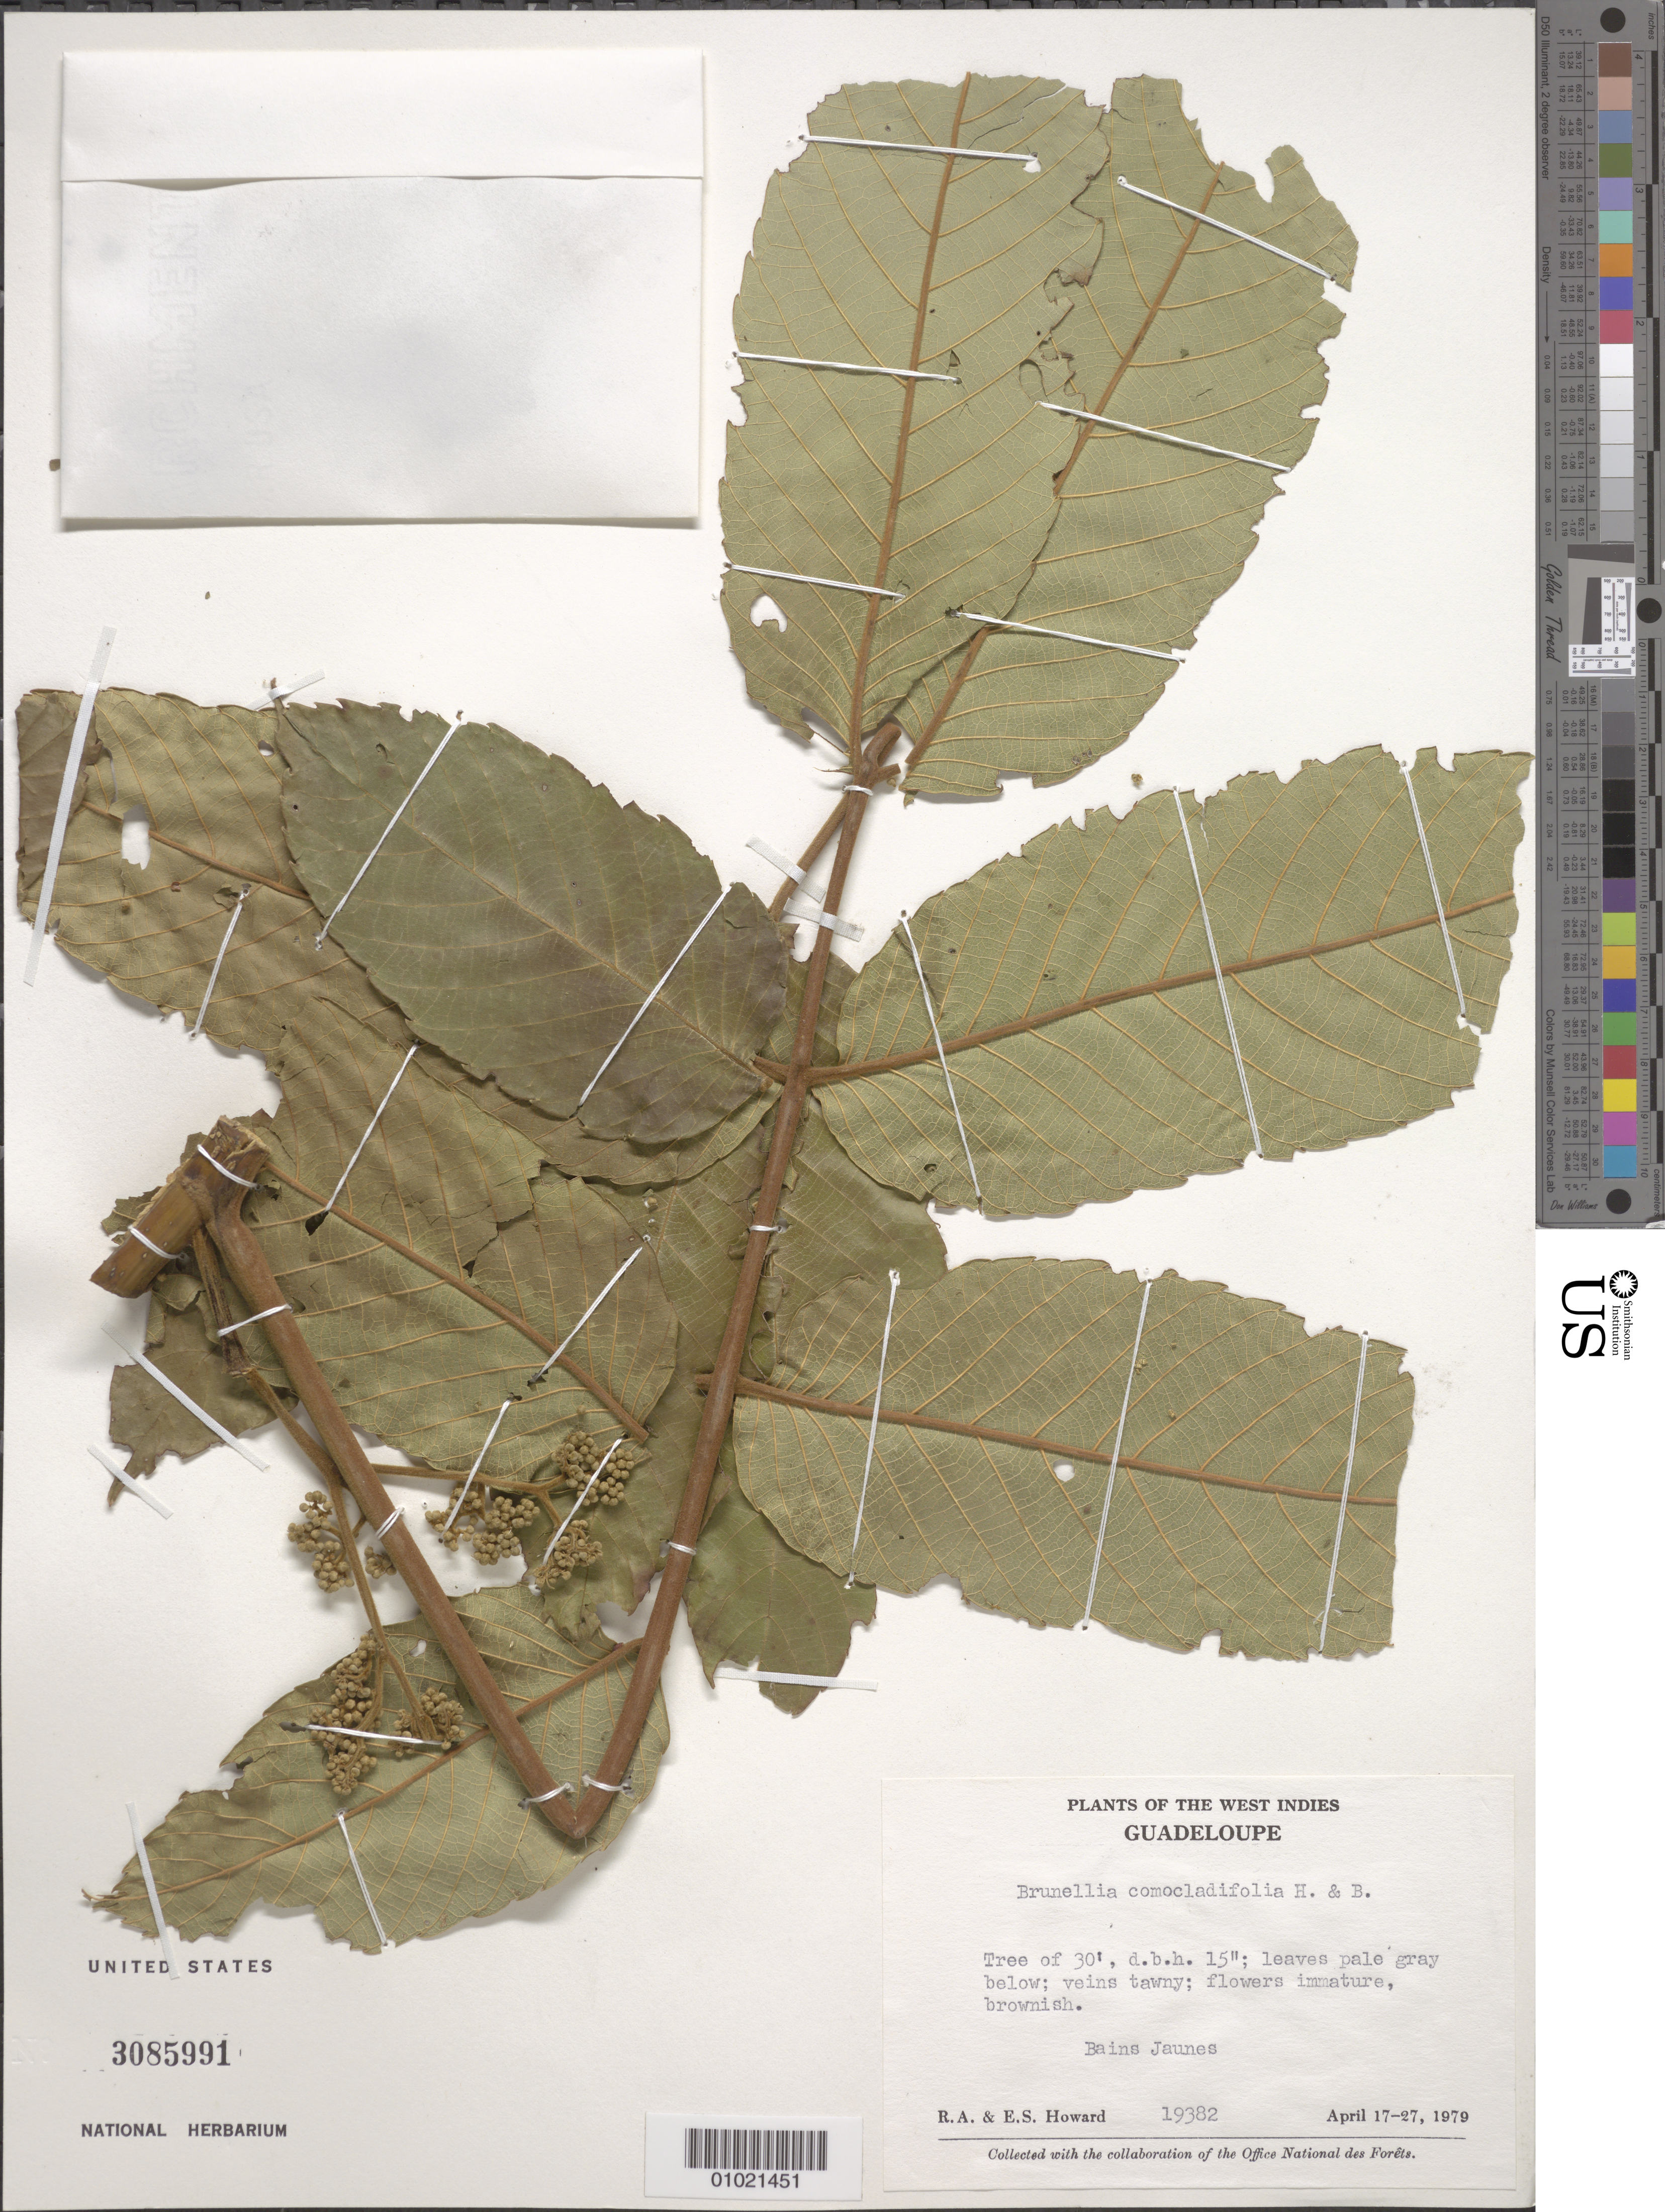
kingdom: Plantae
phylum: Tracheophyta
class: Magnoliopsida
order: Oxalidales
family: Brunelliaceae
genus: Brunellia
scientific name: Brunellia comocladifolia subsp. guadalupensis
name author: Cuatrec.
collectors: R. A. Howard & E. S. Howard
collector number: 19382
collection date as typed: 17 Apr 1979 to 27 Apr 1979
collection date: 1979-04-17/1979-04-27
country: Guadeloupe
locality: Bains Jaunes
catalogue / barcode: US 3085991